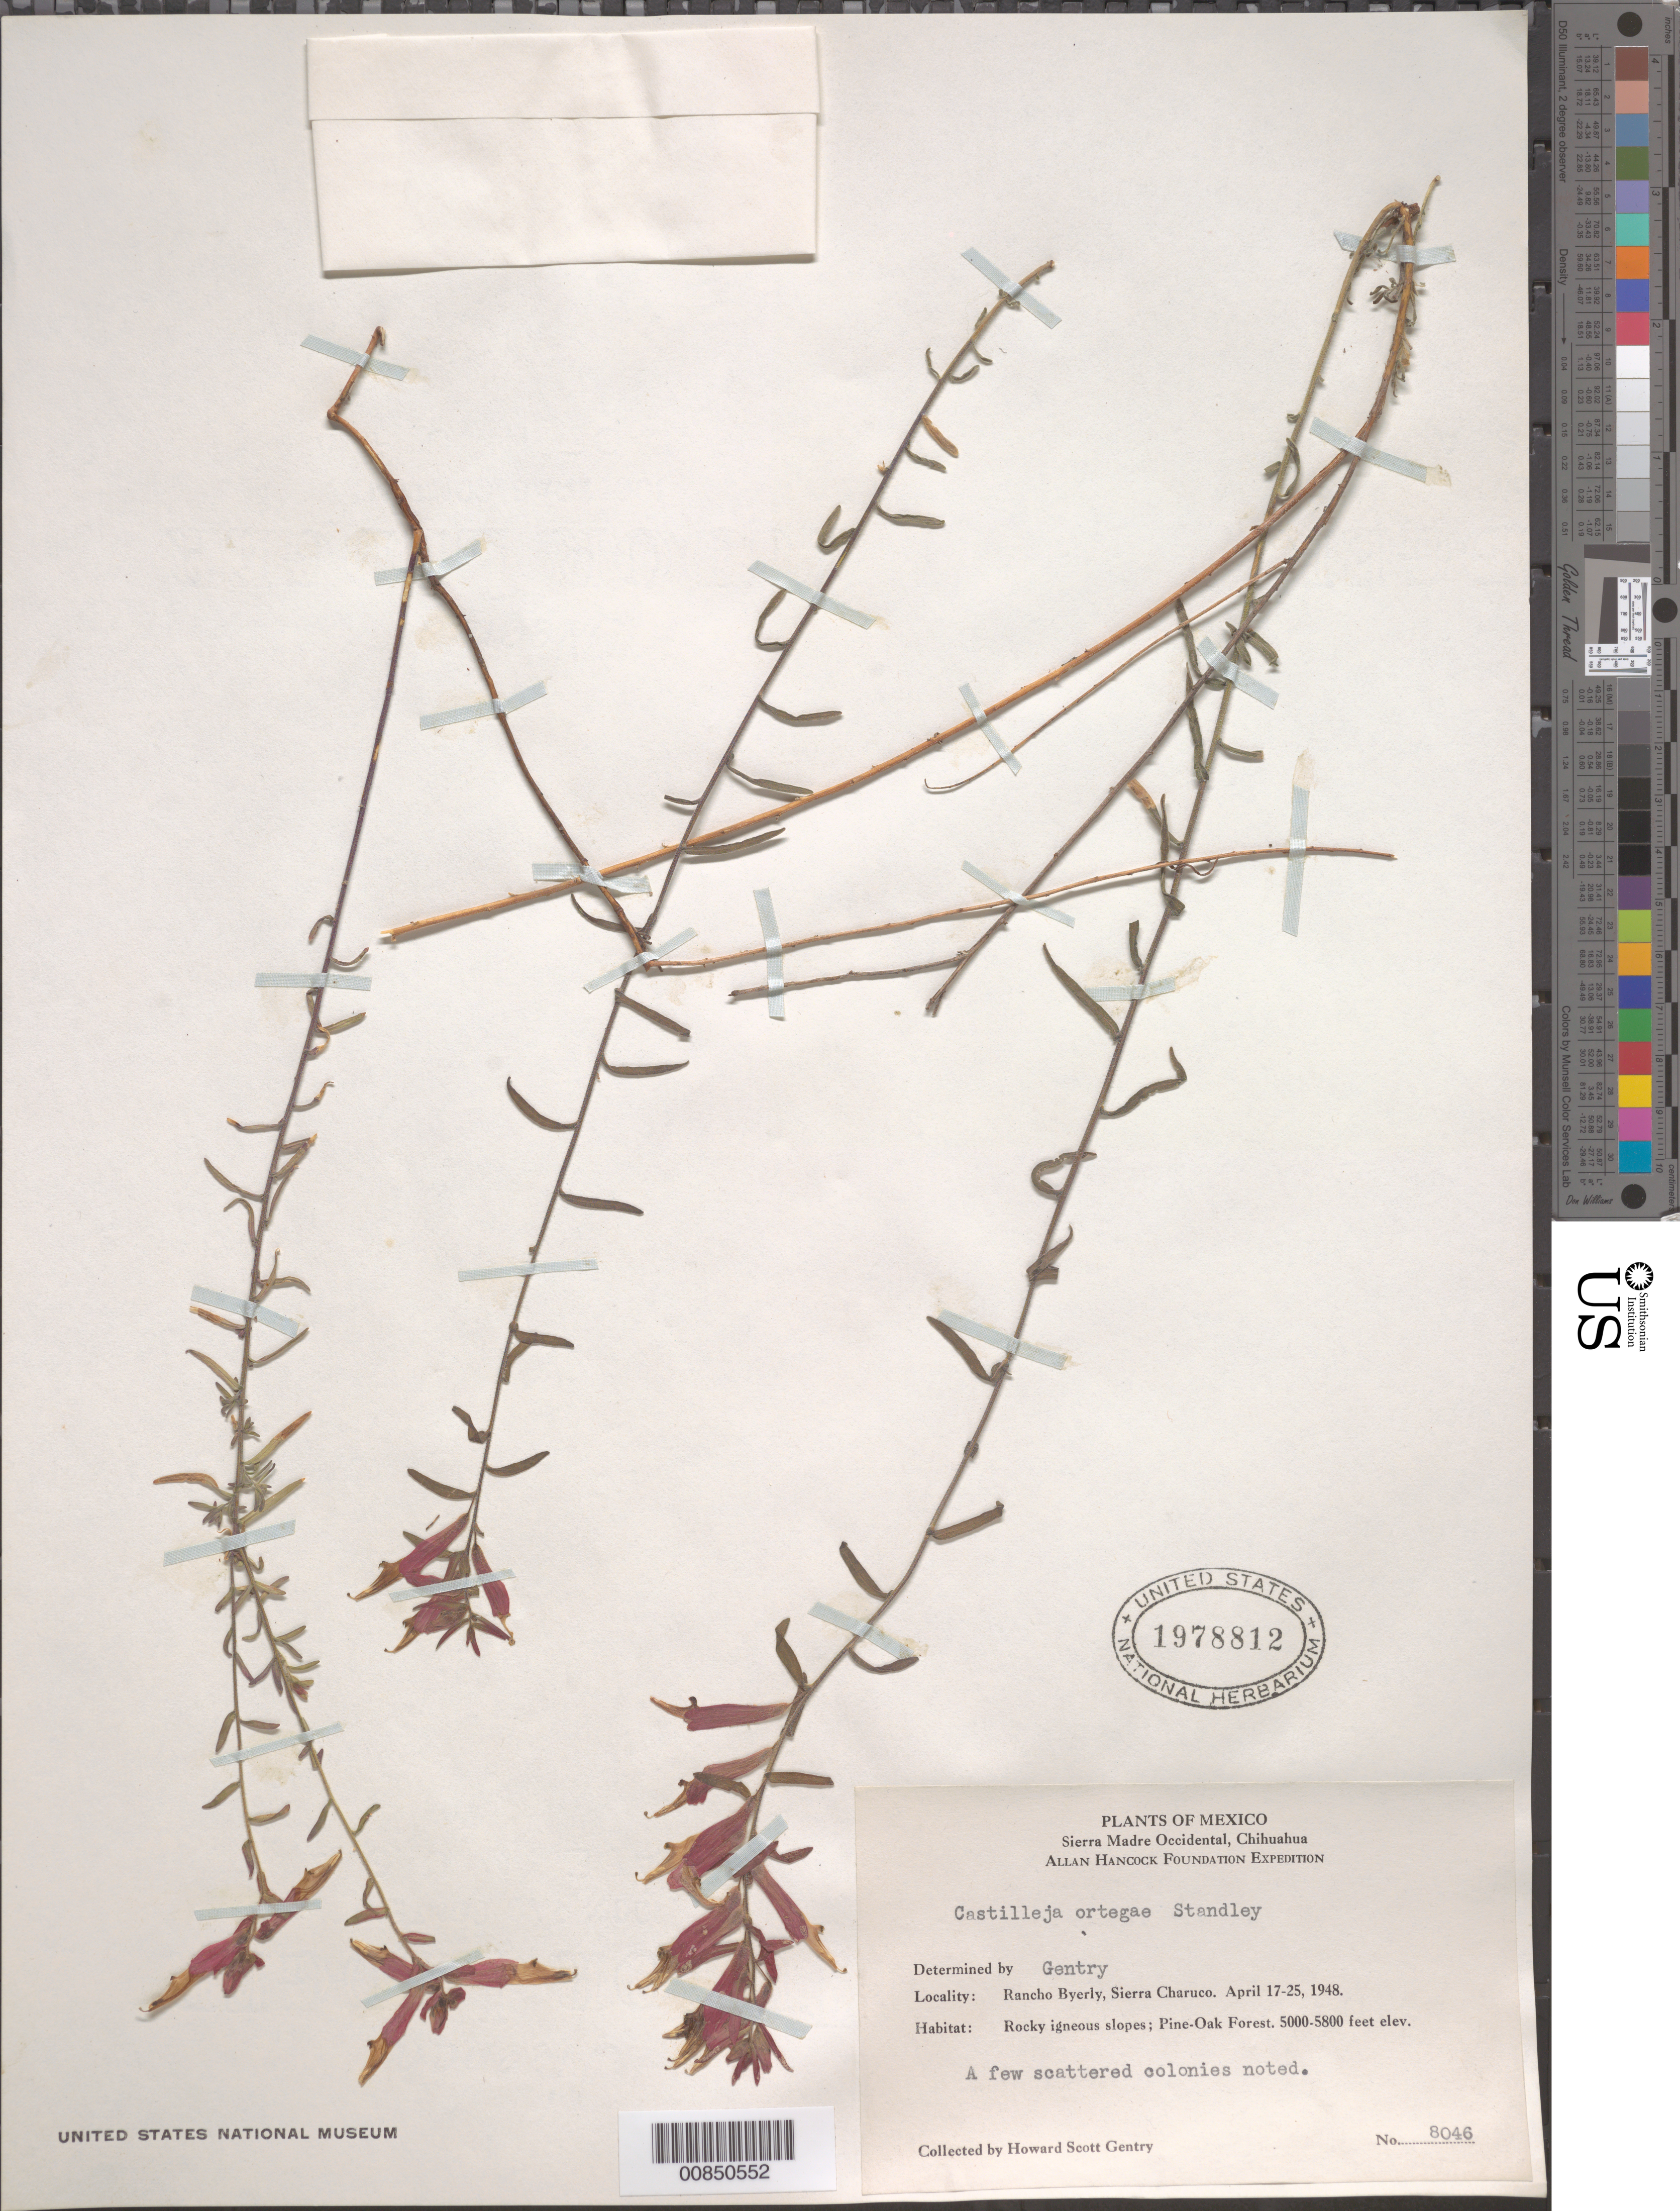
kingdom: Plantae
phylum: Tracheophyta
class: Magnoliopsida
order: Lamiales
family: Orobanchaceae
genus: Castilleja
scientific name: Castilleja ortegae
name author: Standl.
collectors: H. S. Gentry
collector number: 8046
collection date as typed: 17 Apr 1948 to 25 Apr 1948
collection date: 1948-04-17/1948-04-25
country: Mexico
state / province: Chihuahua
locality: Rancho Byerly, Sierra Charuco.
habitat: Rocky igneous slopes; Pine-Oak Forest.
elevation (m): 1524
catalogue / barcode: US 1978812